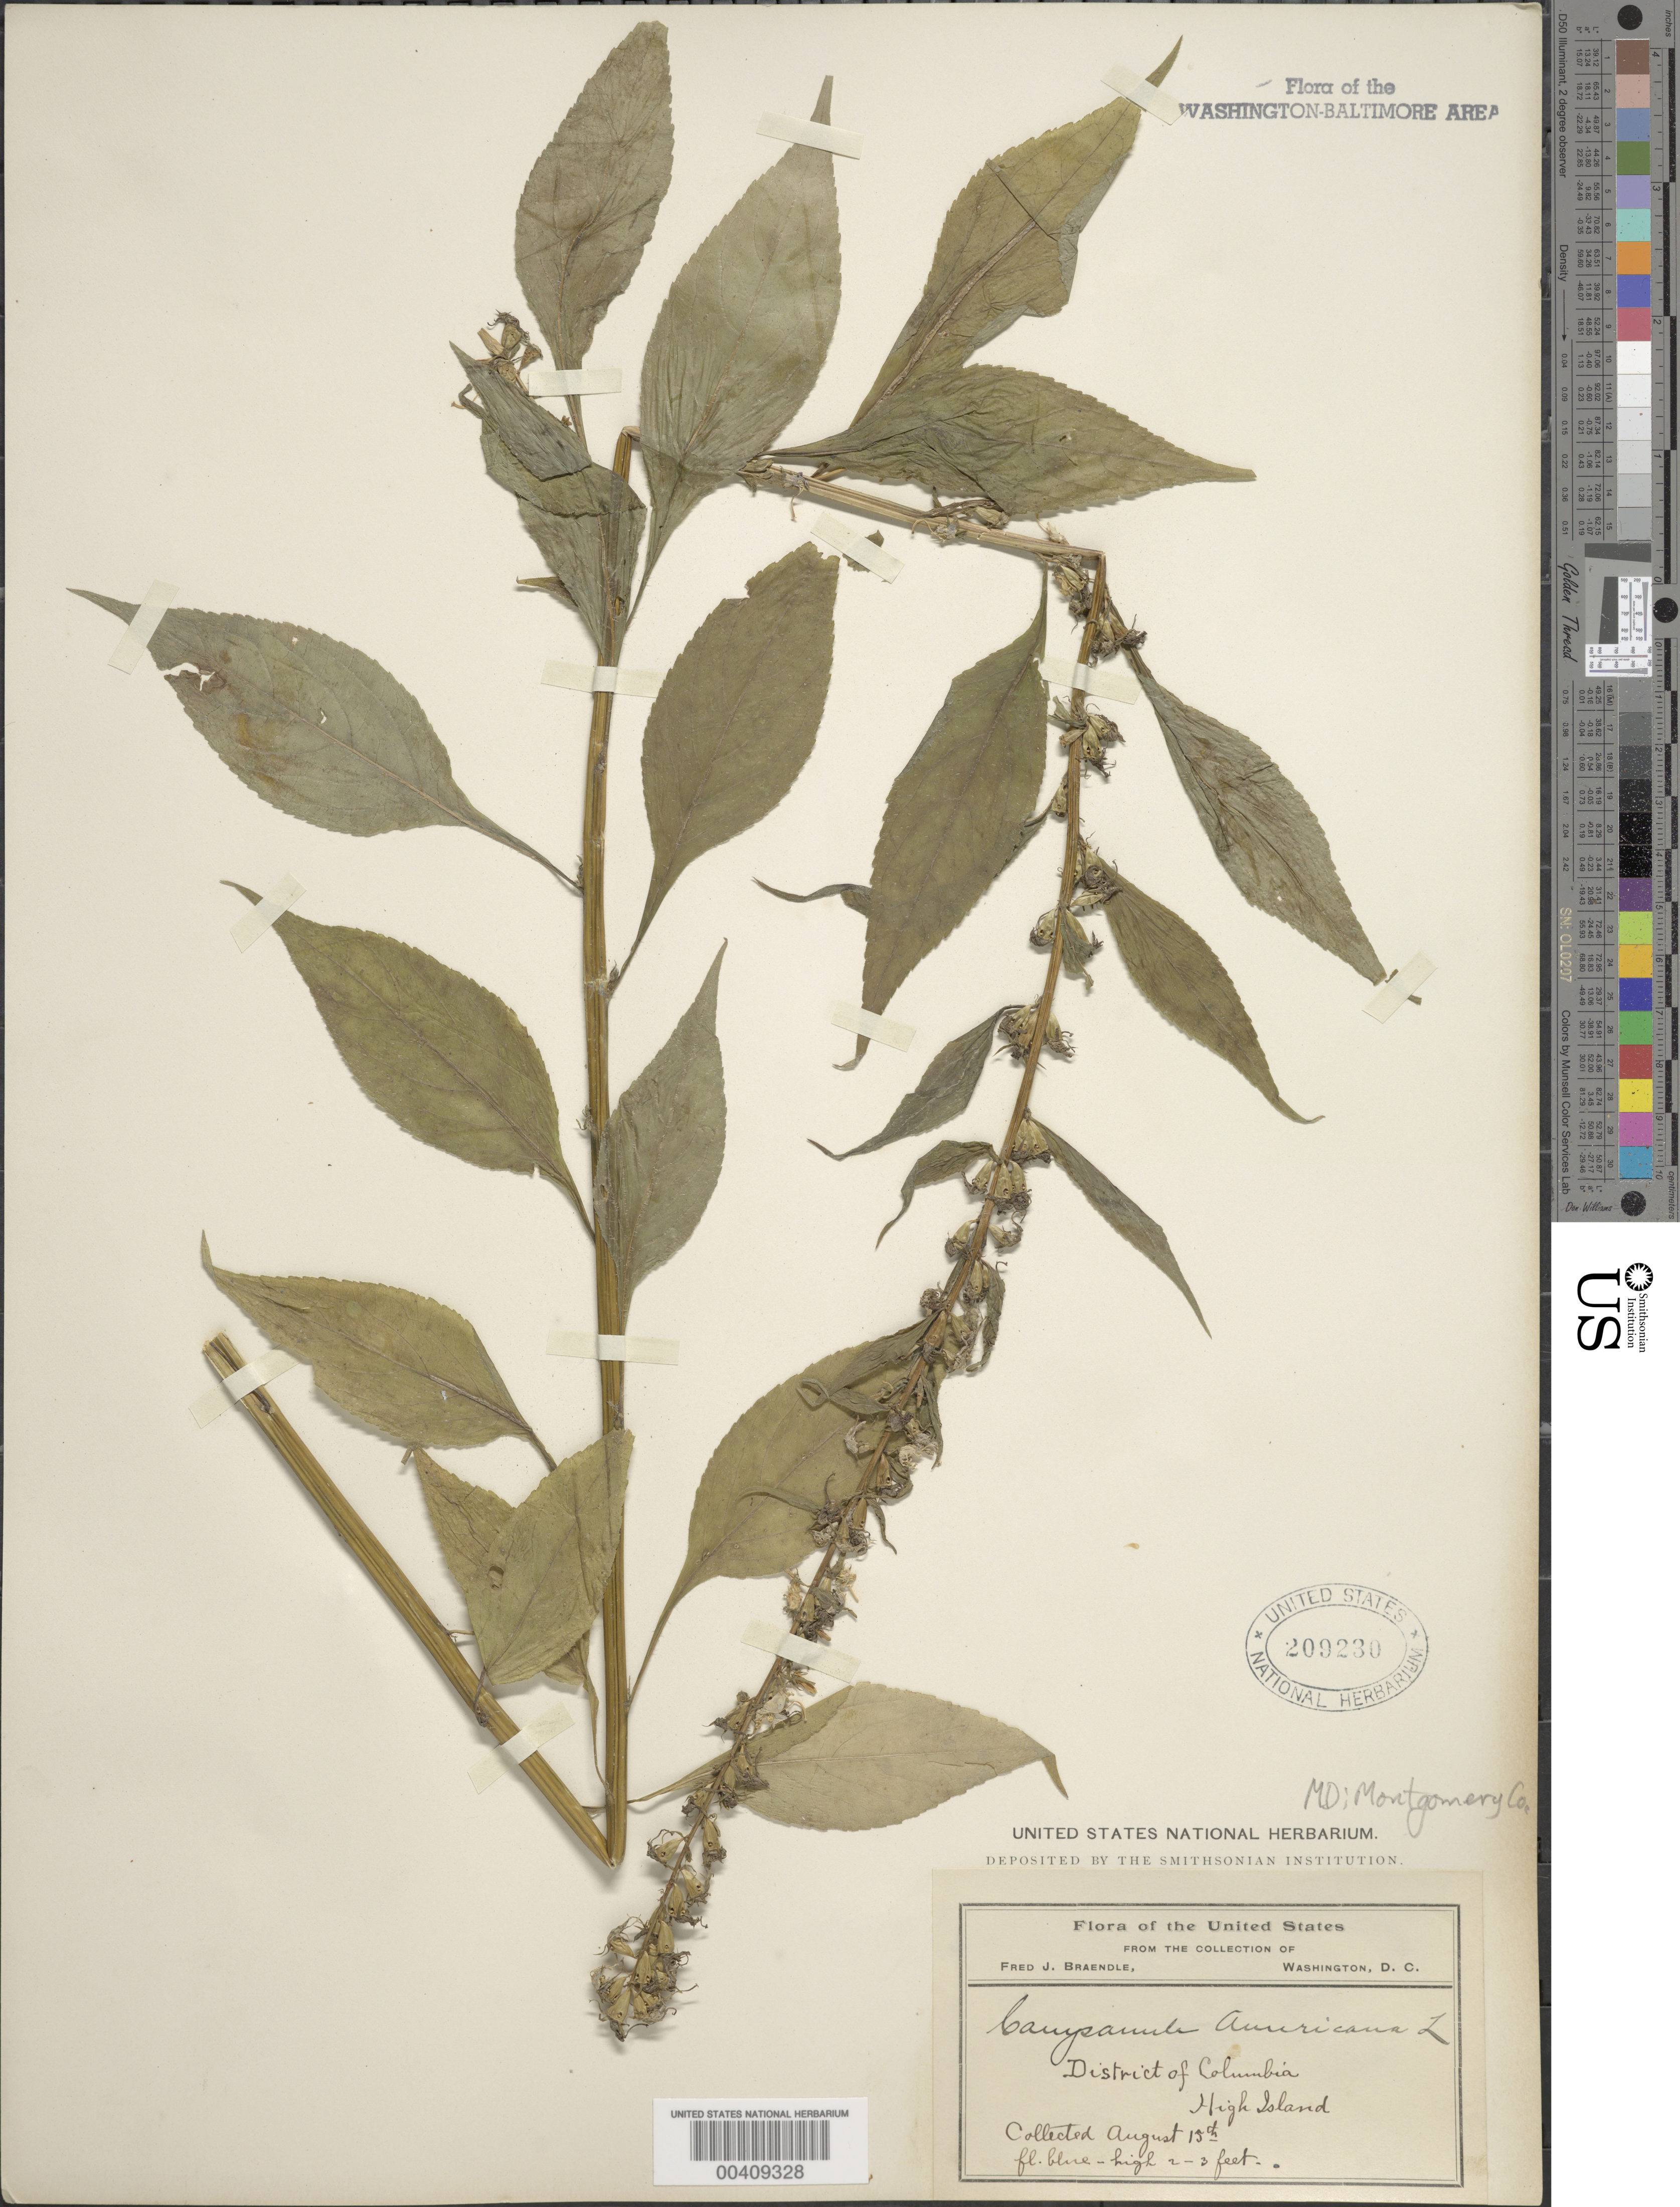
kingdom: Plantae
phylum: Tracheophyta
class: Magnoliopsida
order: Asterales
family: Campanulaceae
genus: Campanula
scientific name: Campanula americana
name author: L.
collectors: F. Braendle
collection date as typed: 15 Aug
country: United States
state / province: Maryland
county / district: Montgomery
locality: High Island C. & O. Canal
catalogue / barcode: US 209230